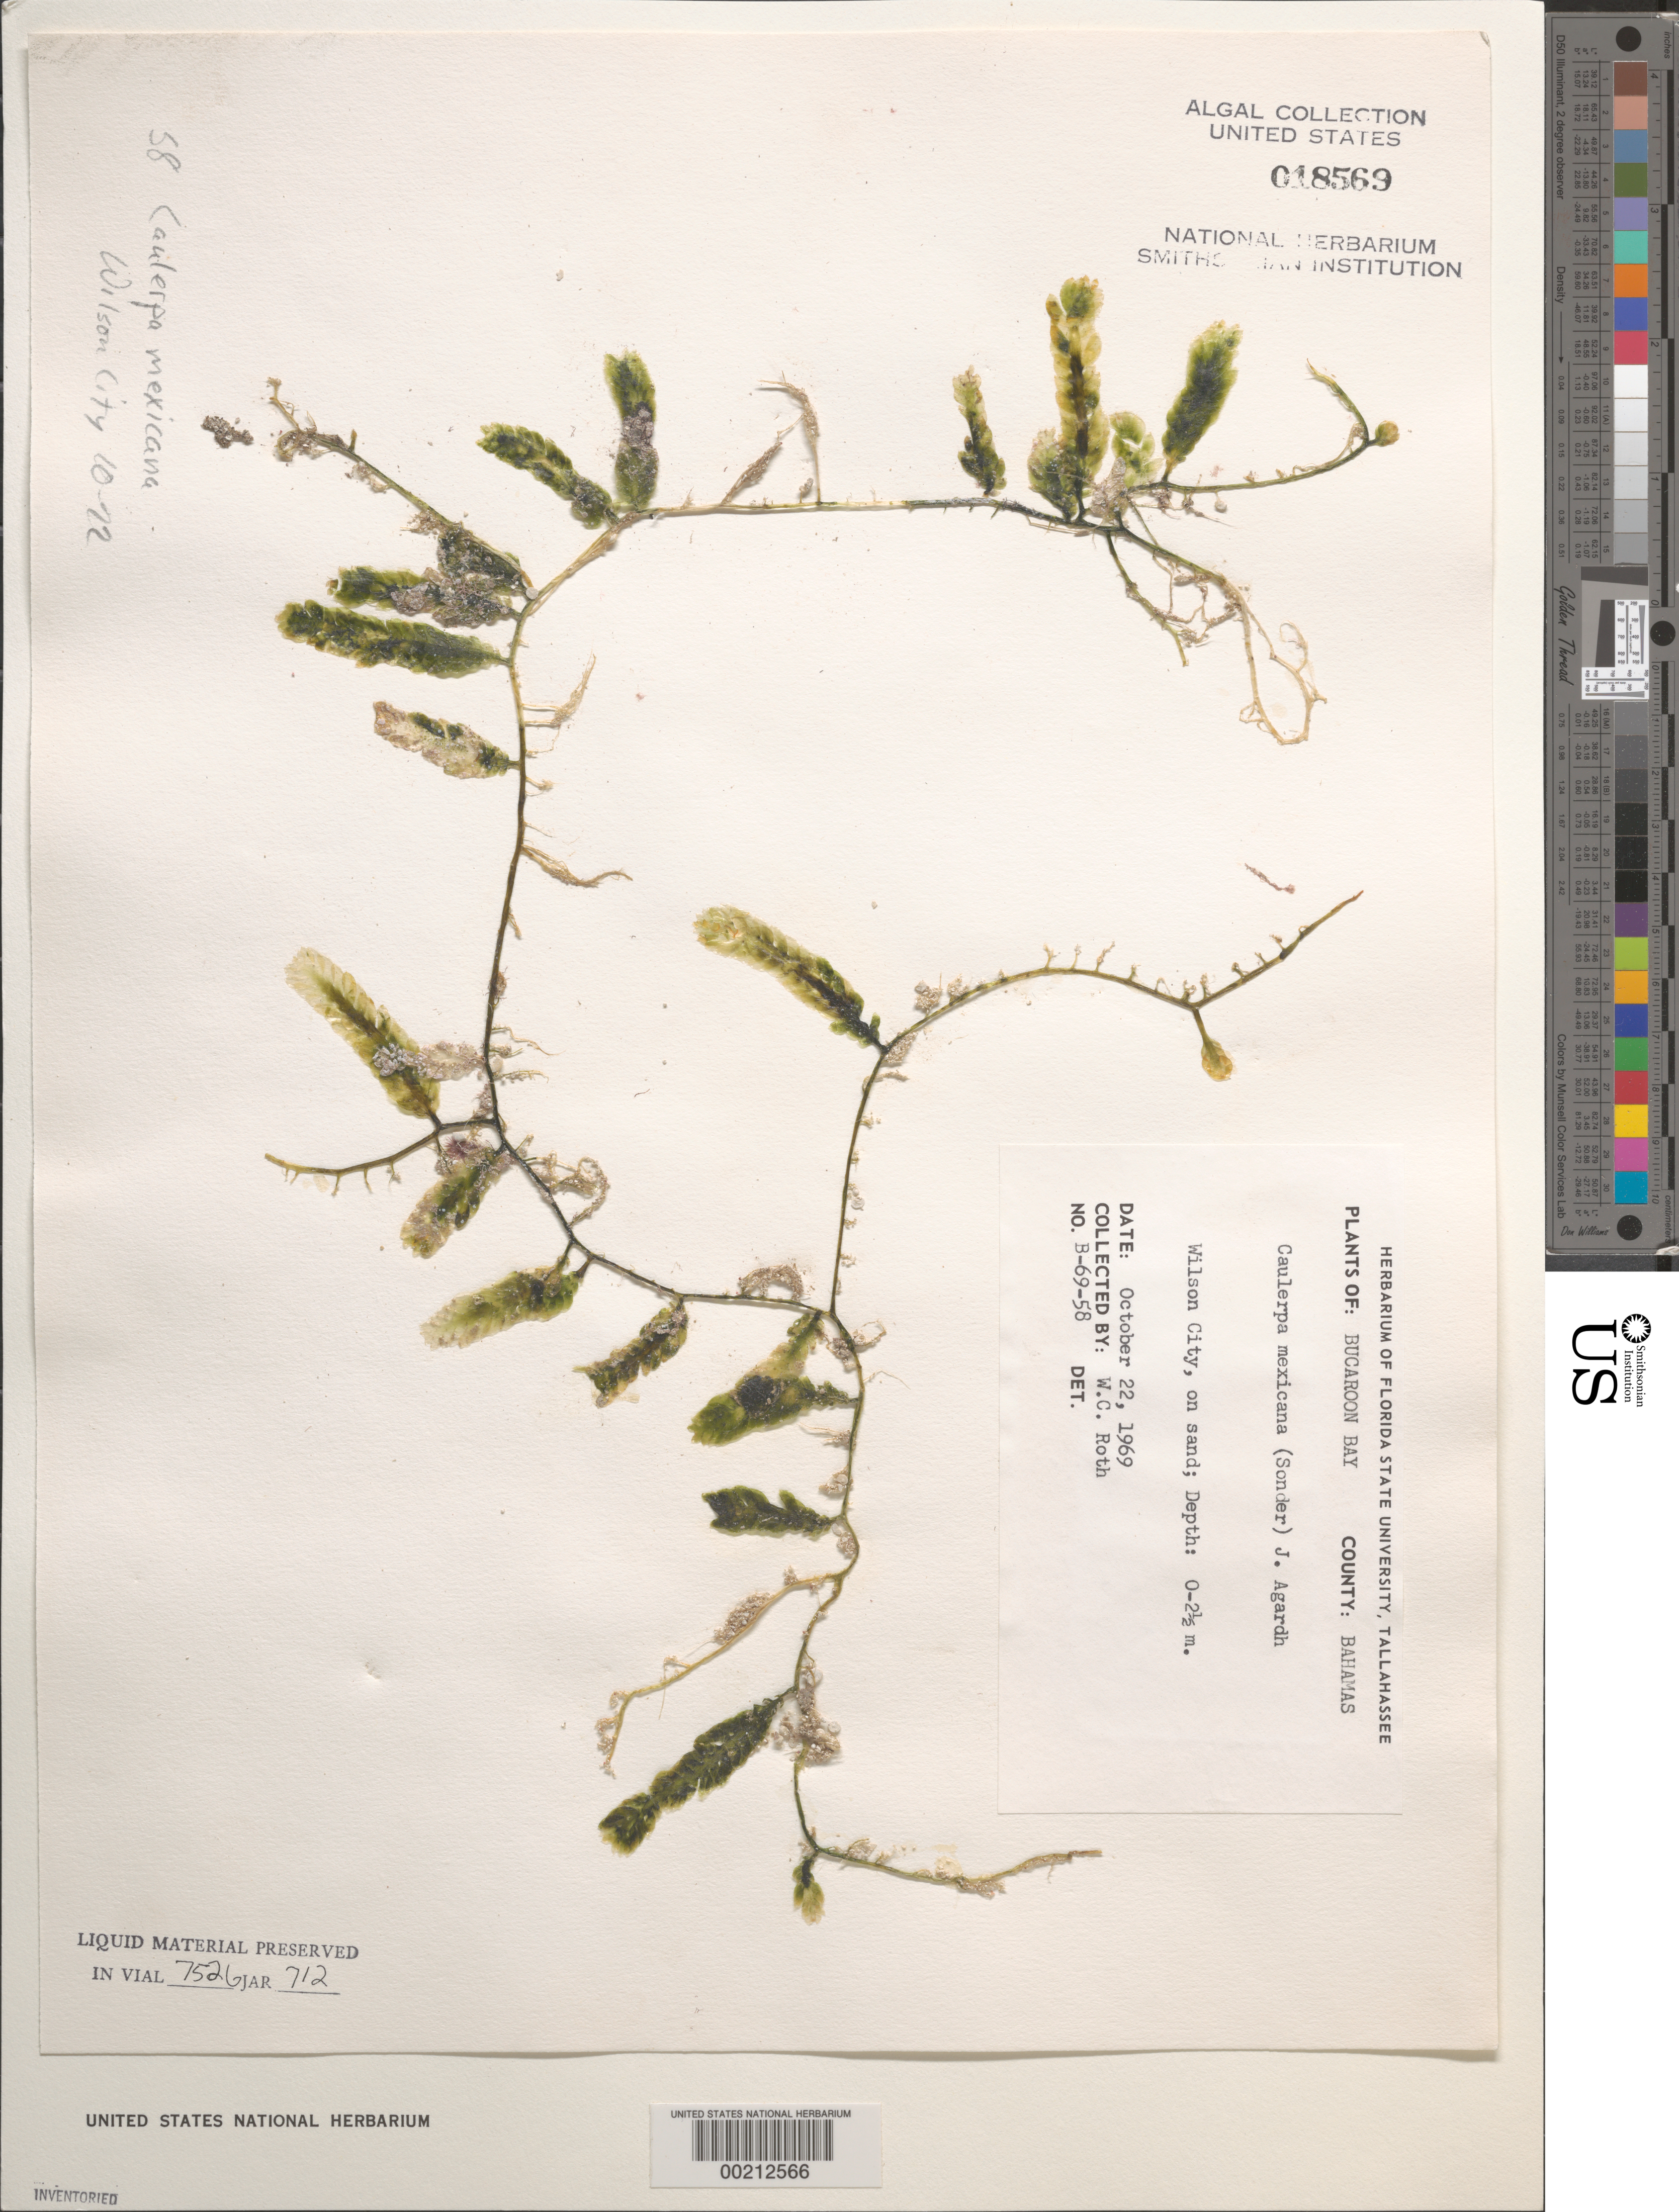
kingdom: Plantae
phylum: Chlorophyta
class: Ulvophyceae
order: Bryopsidales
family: Caulerpaceae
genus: Caulerpa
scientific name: Caulerpa mexicana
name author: Sond. ex Kütz.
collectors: W. C. Roth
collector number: B-69-58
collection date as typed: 22 Oct 1969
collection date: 1969-10-22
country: Bahamas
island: Great Abaco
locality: Wilson City, Buckaroon Bay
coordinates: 26 22'00" N, 77 02'00" W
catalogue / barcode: US 18569